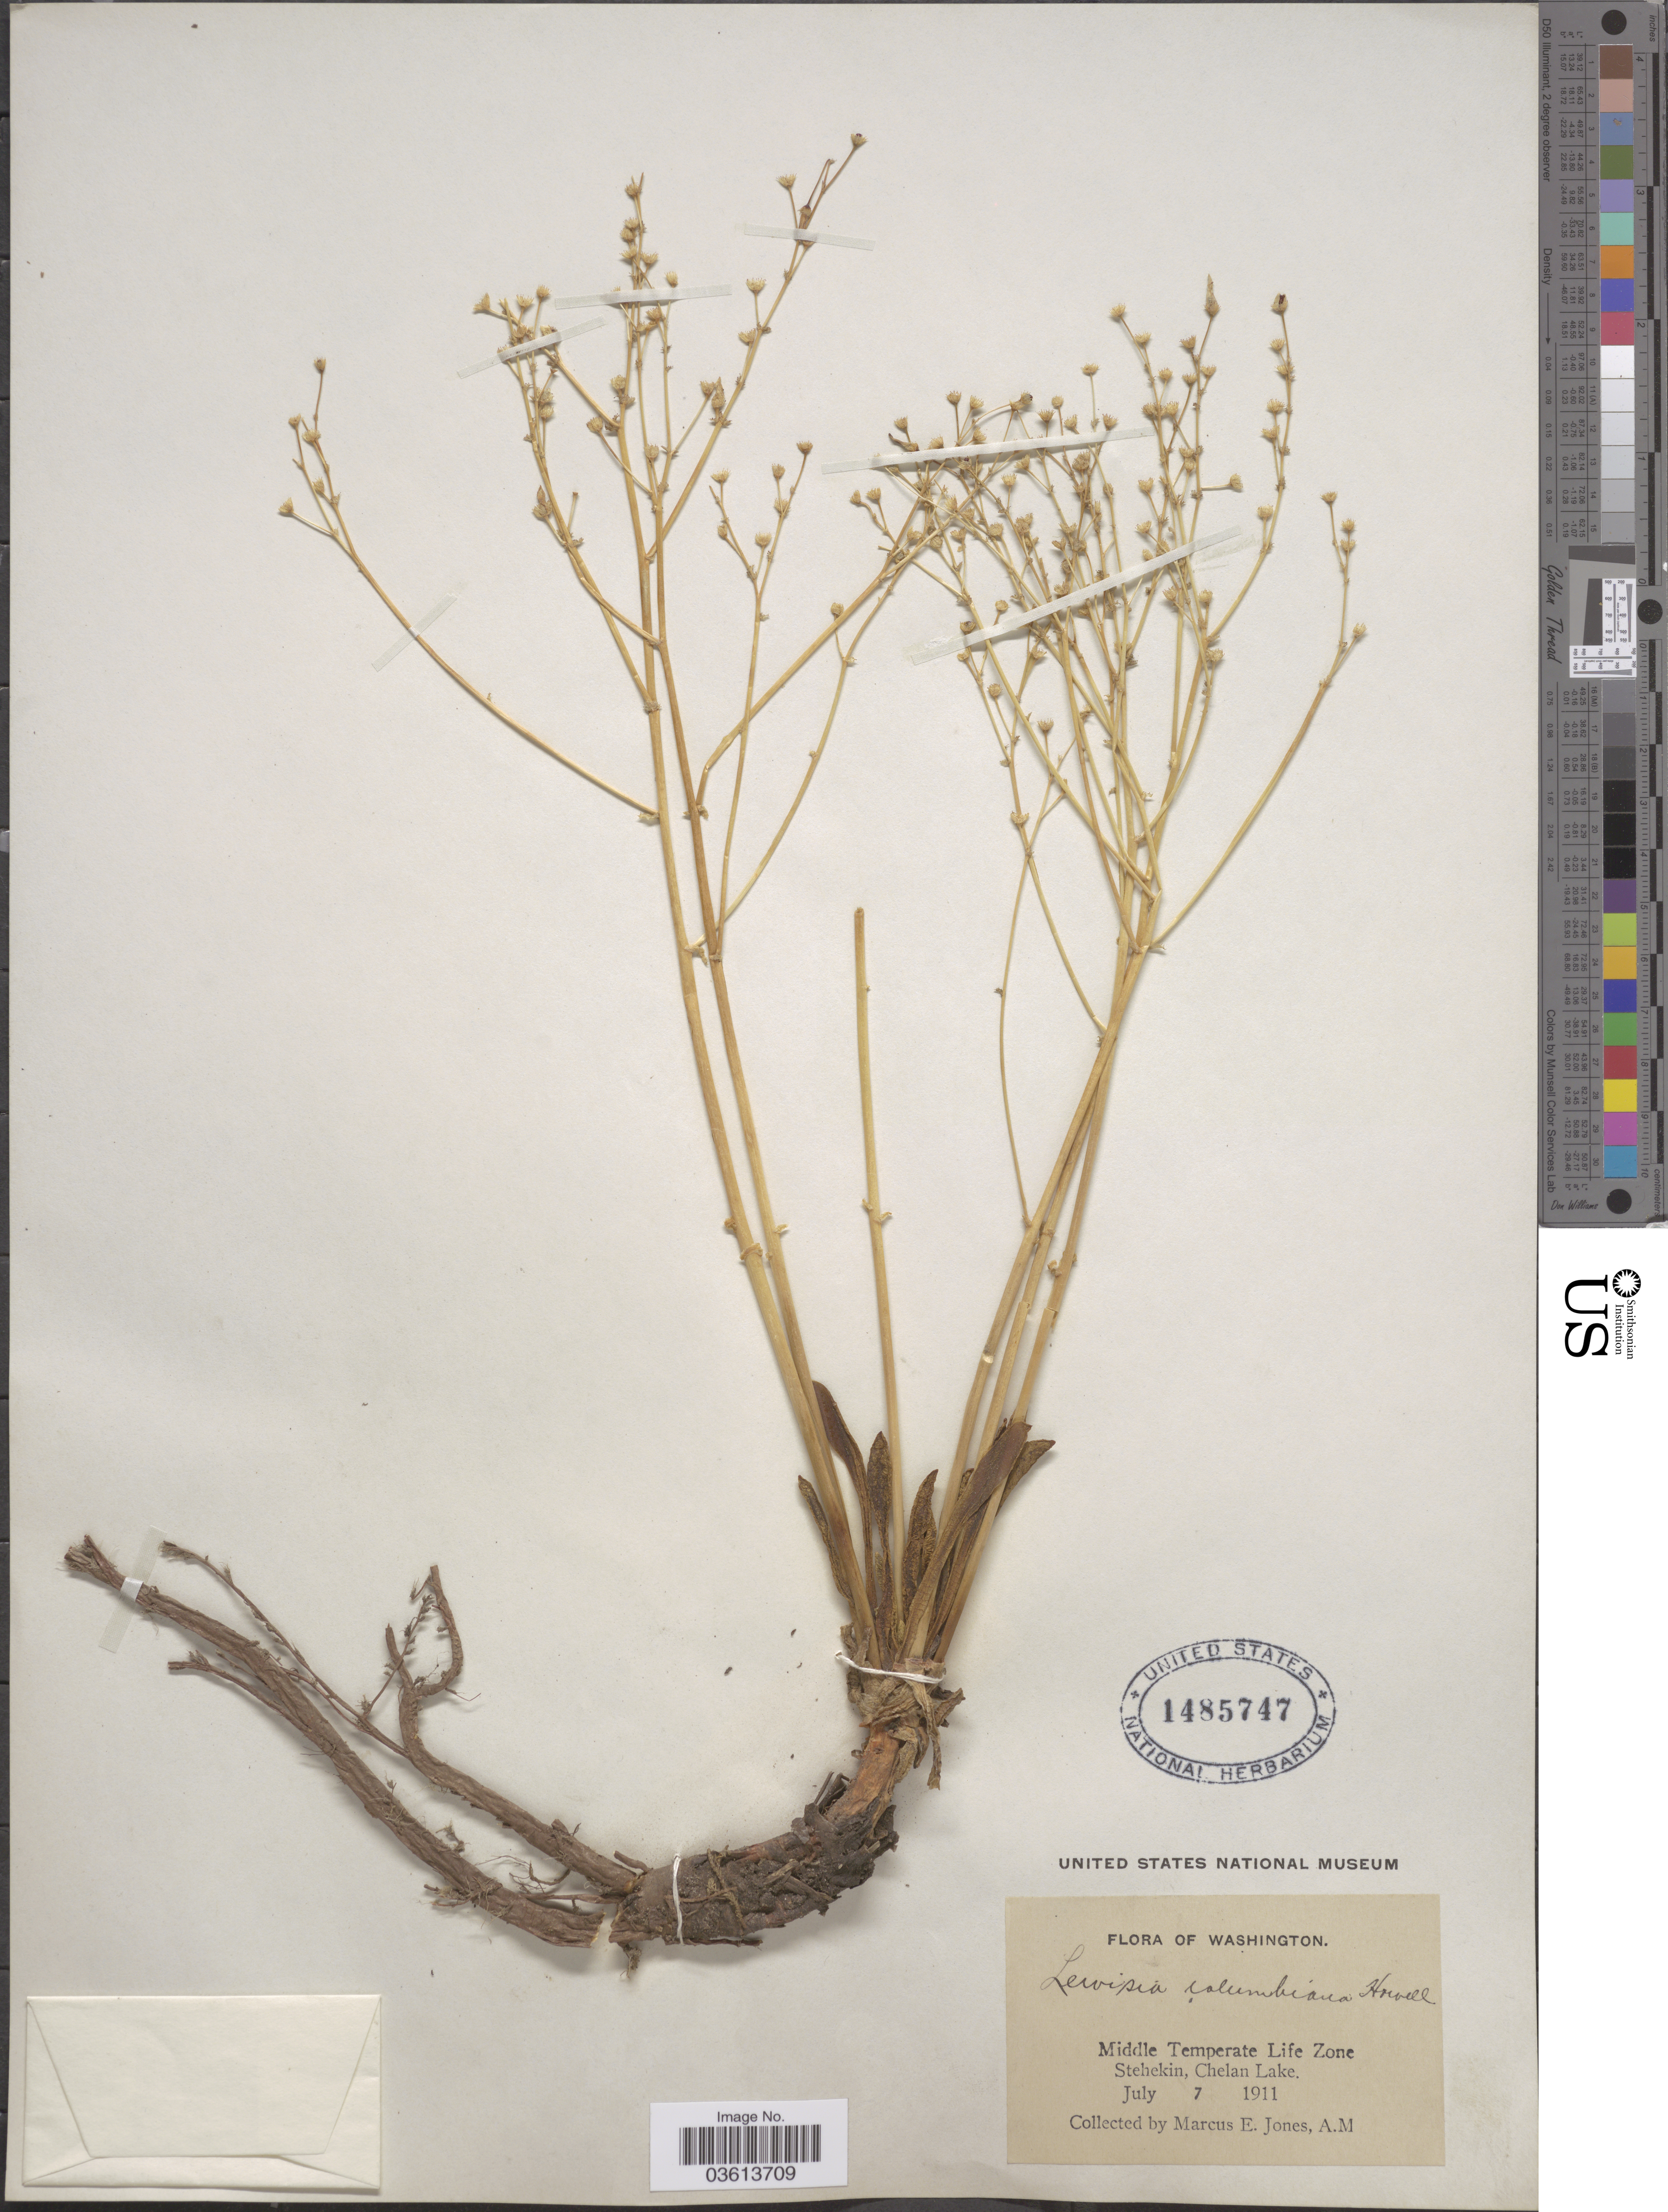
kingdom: Plantae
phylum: Tracheophyta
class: Magnoliopsida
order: Caryophyllales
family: Montiaceae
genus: Lewisia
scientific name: Lewisia columbiana var. columbiana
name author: (Howell ex A. Gray) B.L. Rob.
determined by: Strong, Mark T., (BOT), Smithsonian Institution - National Museum of Natural History (UNITED STATES)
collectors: M. E. Jones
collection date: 1911-07-07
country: United States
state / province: Washington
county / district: Chelan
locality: Middle Temperate Life Zone. Stehekin, Chelan Lake.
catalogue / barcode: US 1485747